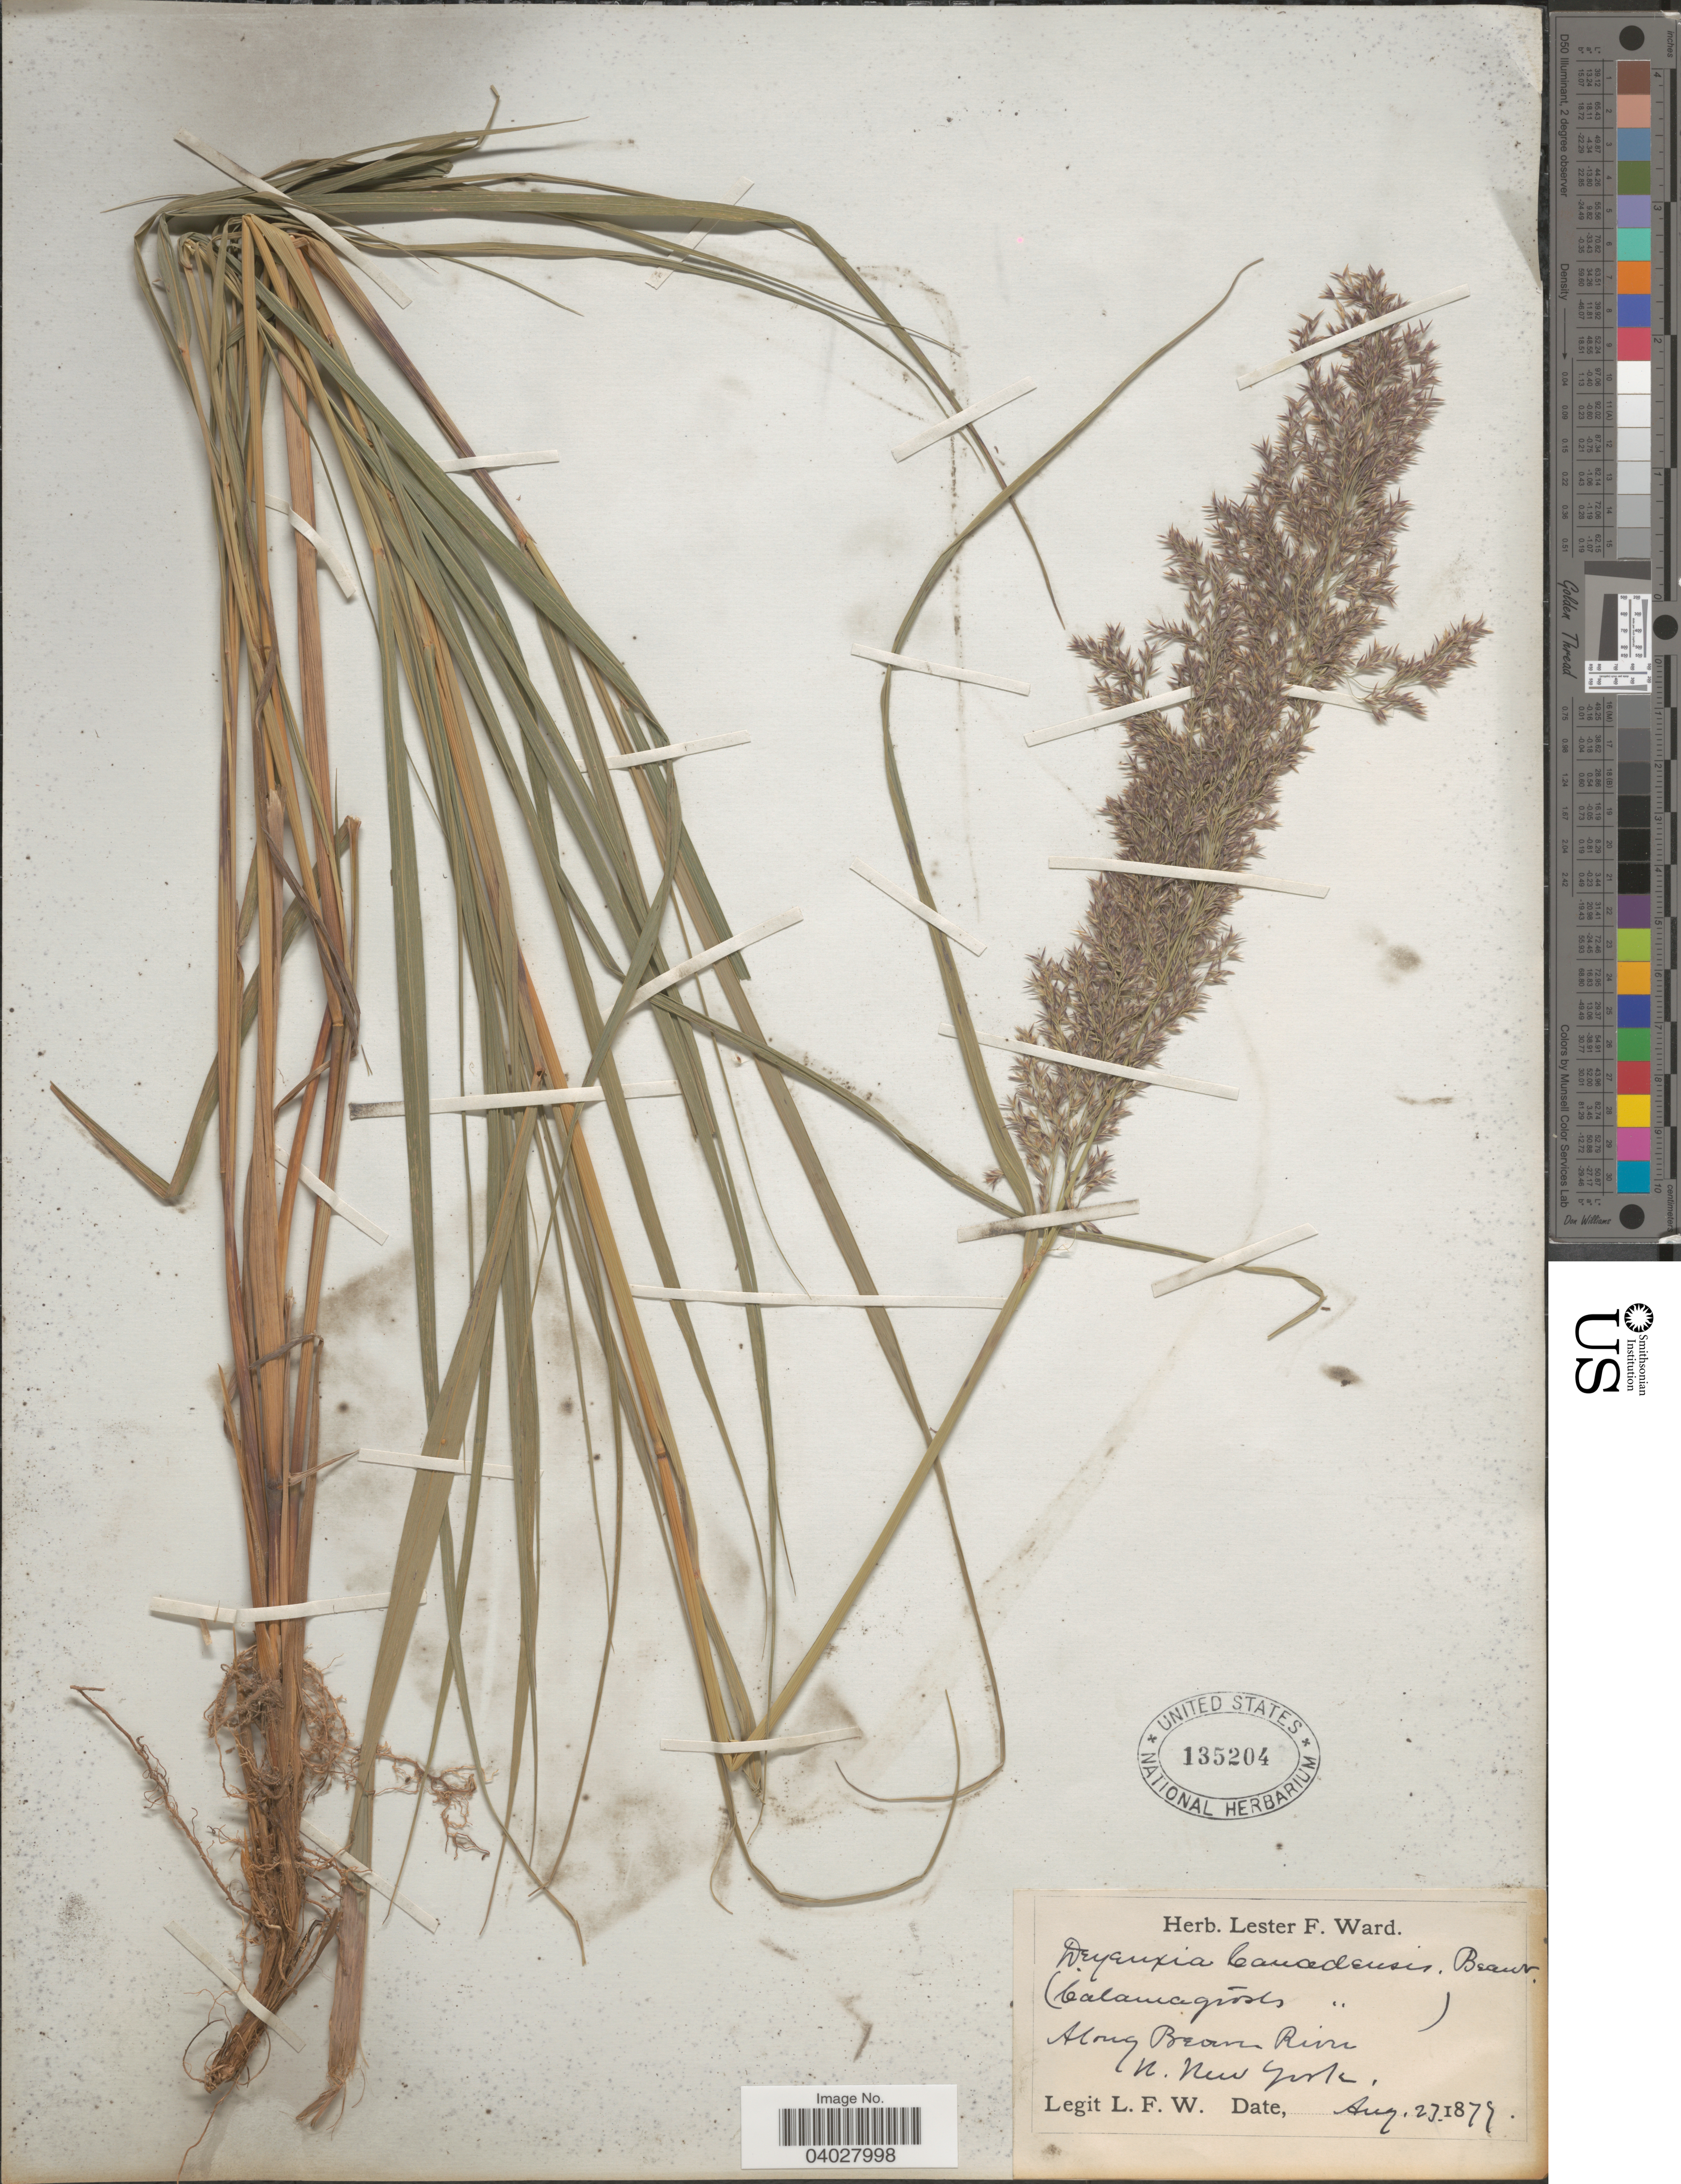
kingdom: Plantae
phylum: Tracheophyta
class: Liliopsida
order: Poales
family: Poaceae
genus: Calamagrostis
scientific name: Calamagrostis canadensis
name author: (Michx.) P. Beauv.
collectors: L. F. Ward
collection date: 1879-08-27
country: United States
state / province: New York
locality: Along Beaver River. N. New York.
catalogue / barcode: US 135204